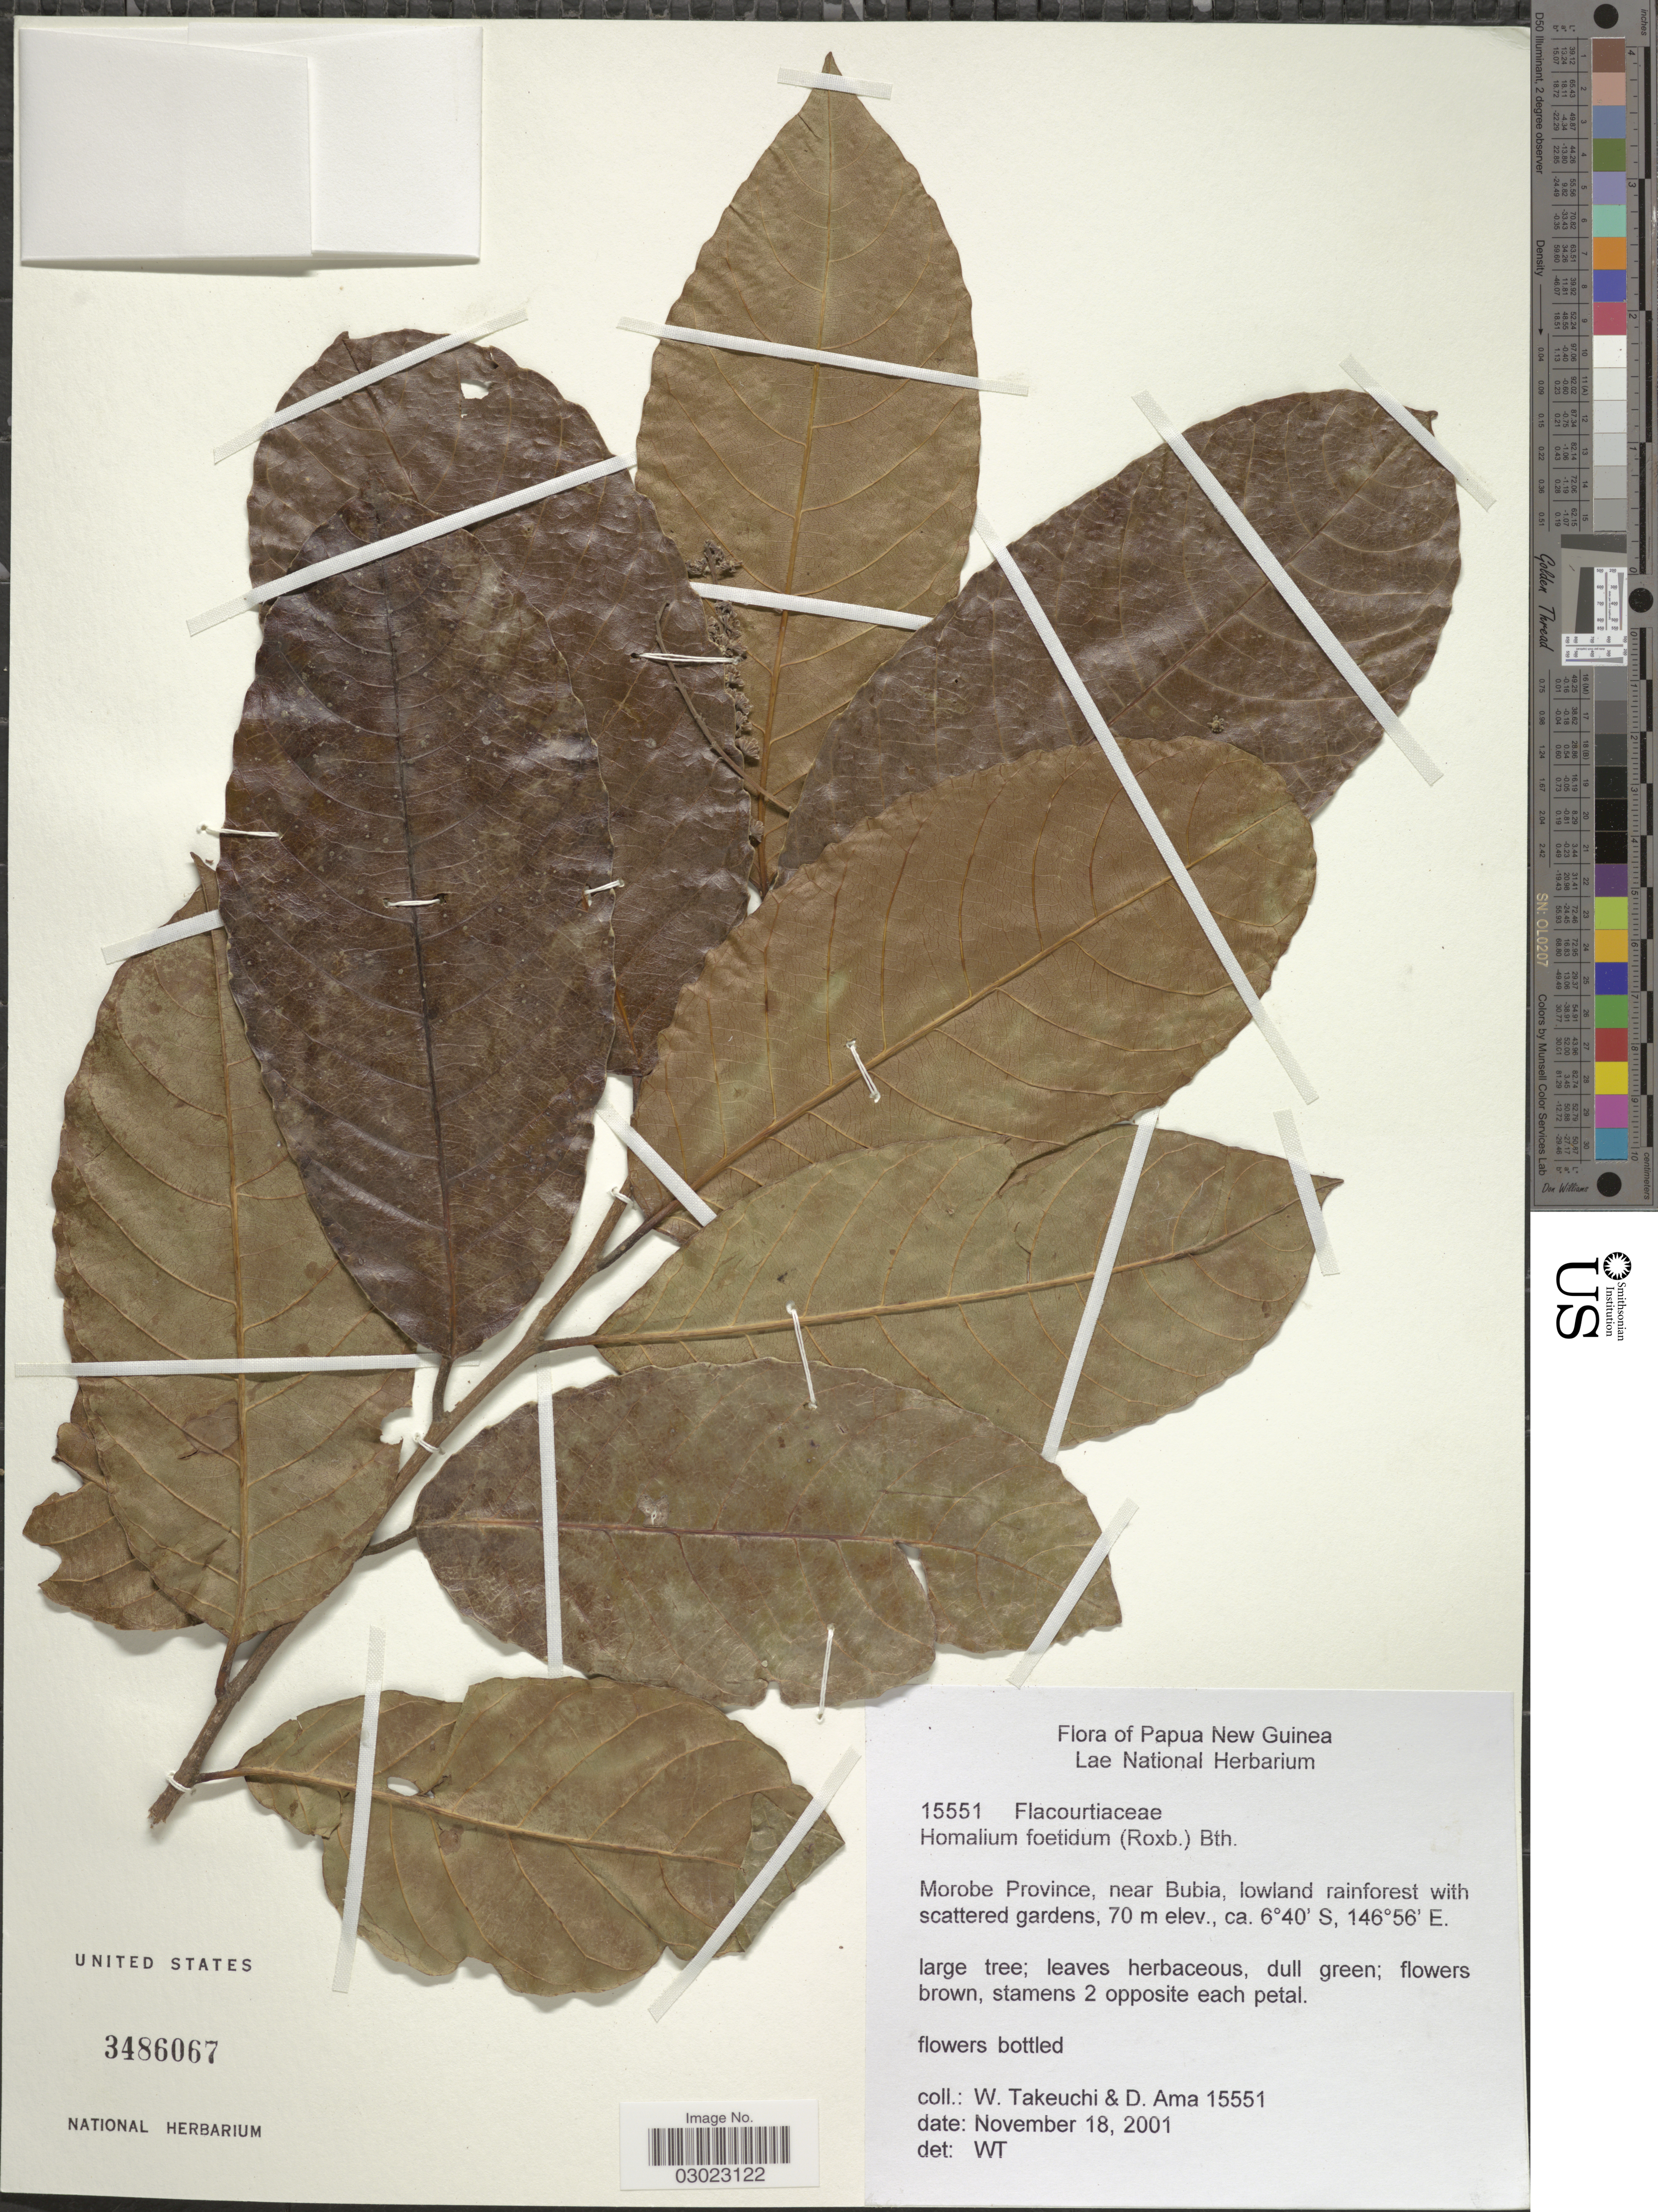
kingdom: Plantae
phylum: Tracheophyta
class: Magnoliopsida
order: Malpighiales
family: Salicaceae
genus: Homalium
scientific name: Homalium foetidum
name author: (Roxb.) Benth.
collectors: W. Takeuchi & D. Ama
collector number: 15551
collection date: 2001-11-18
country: Papua New Guinea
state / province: Morobe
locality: Near Bubia.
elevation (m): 70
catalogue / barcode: US 3486067